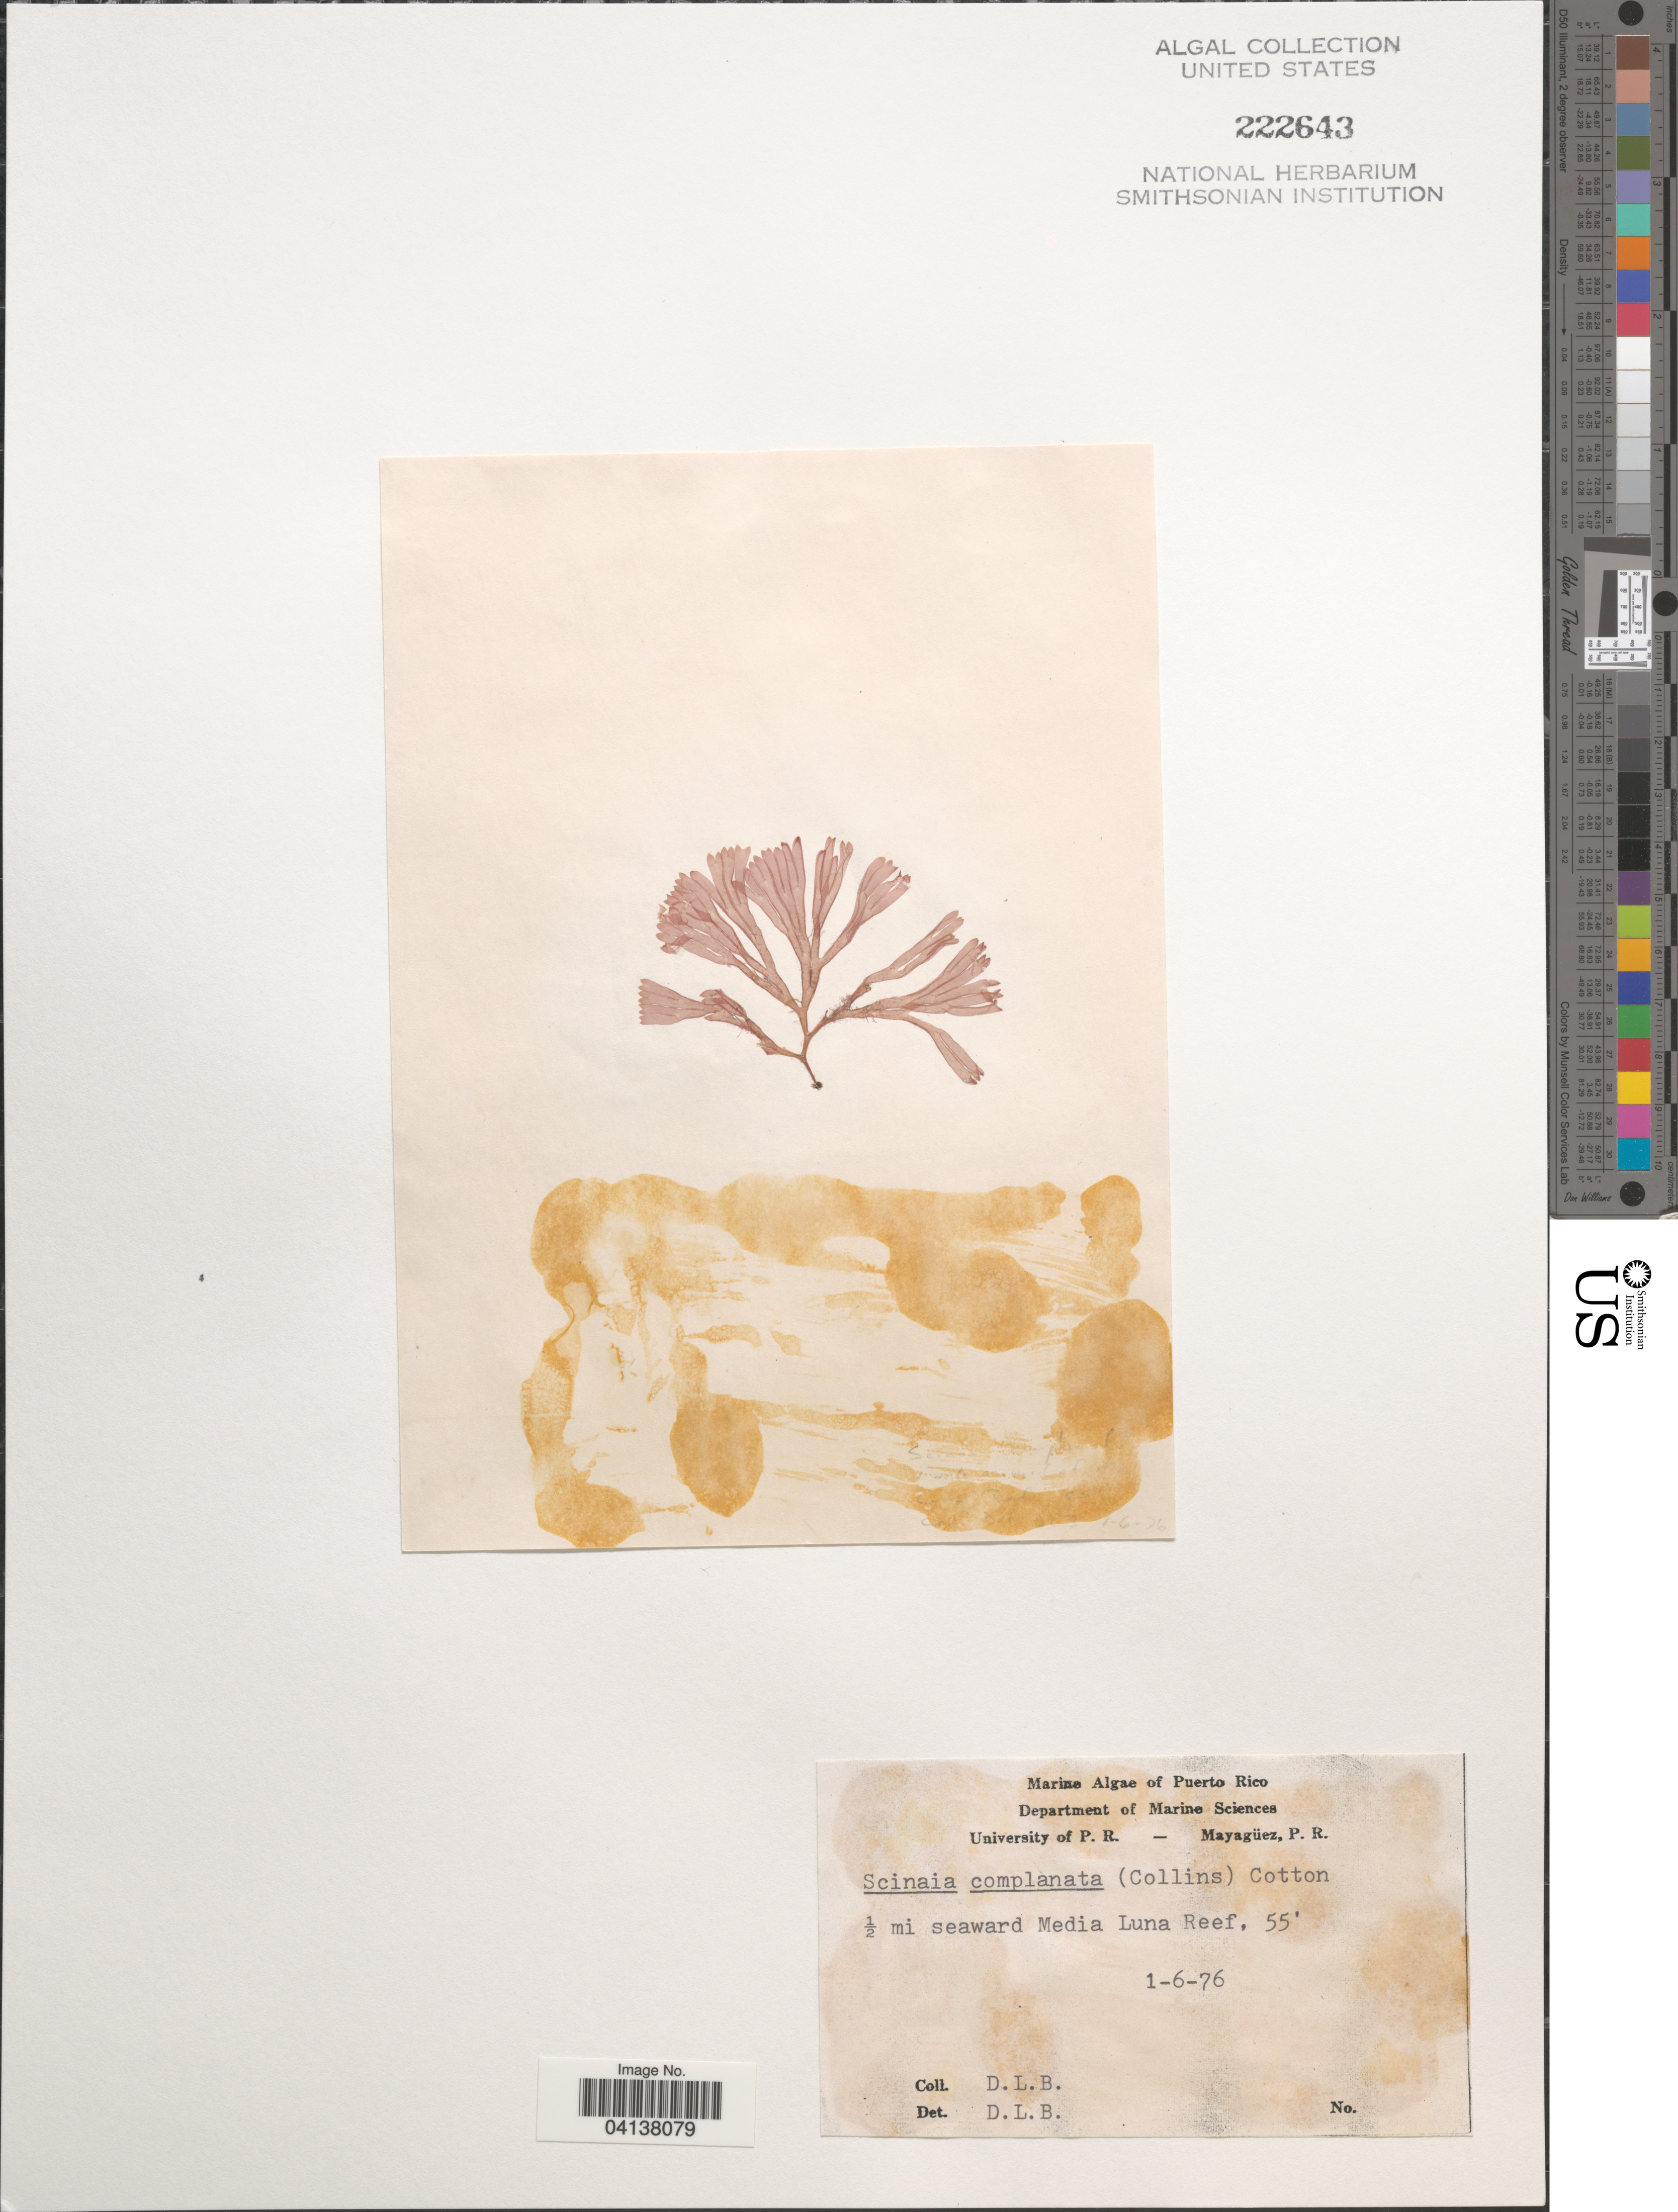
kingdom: Plantae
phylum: Rhodophyta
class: Florideophyceae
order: Nemaliales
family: Scinaiaceae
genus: Scinaia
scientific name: Scinaia complanata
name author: (Collins in Collins et al.) Cotton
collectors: D. L. B.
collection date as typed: Transcribed d/m/y: 1/6/76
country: Puerto Rico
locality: ½ mi seaward Media Luna Reef.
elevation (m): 17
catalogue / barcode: US 222643